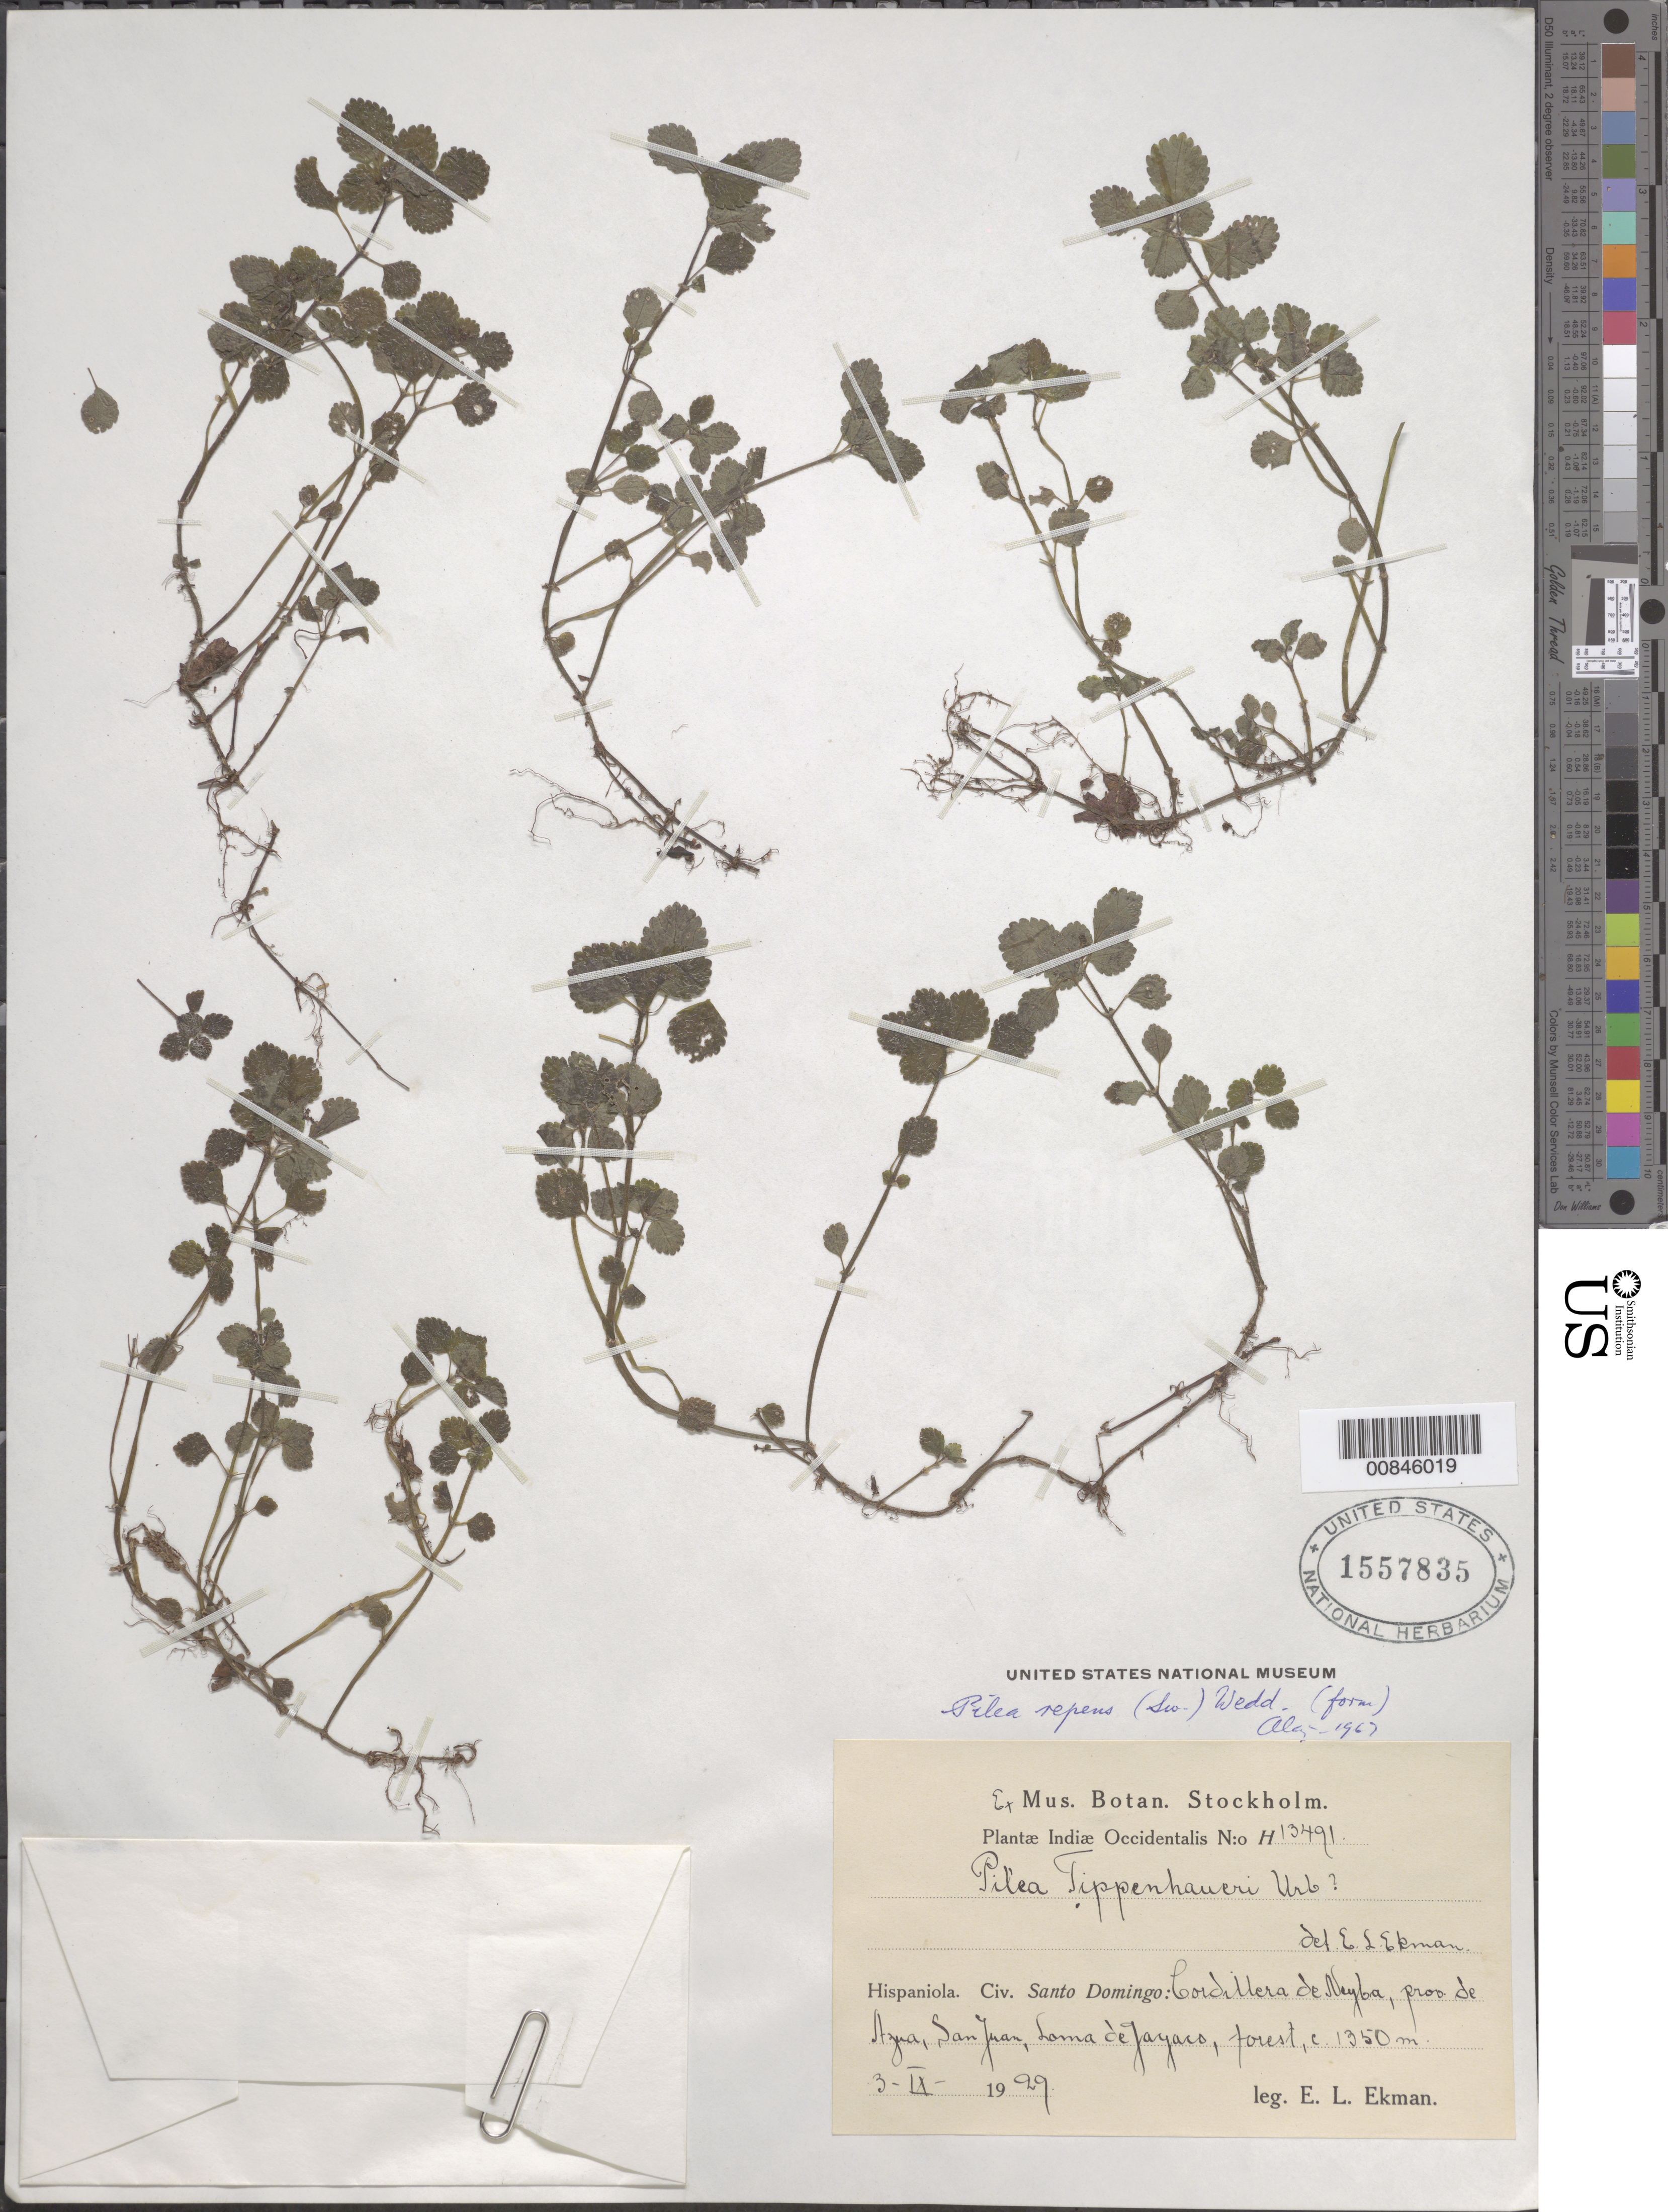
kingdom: Plantae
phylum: Tracheophyta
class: Magnoliopsida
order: Rosales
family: Urticaceae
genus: Pilea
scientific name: Pilea repens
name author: (Sw.) Wedd.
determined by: Liogier, Alain H.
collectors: E. L. Ekman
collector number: H 13491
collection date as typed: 03 Sep 1929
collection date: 1929-09-03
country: Dominican Republic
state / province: Azua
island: Hispaniola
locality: Cordillera de Neyba, San Juan, Loma de Jayaco.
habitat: Forest.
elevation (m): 1350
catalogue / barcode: US 1557835